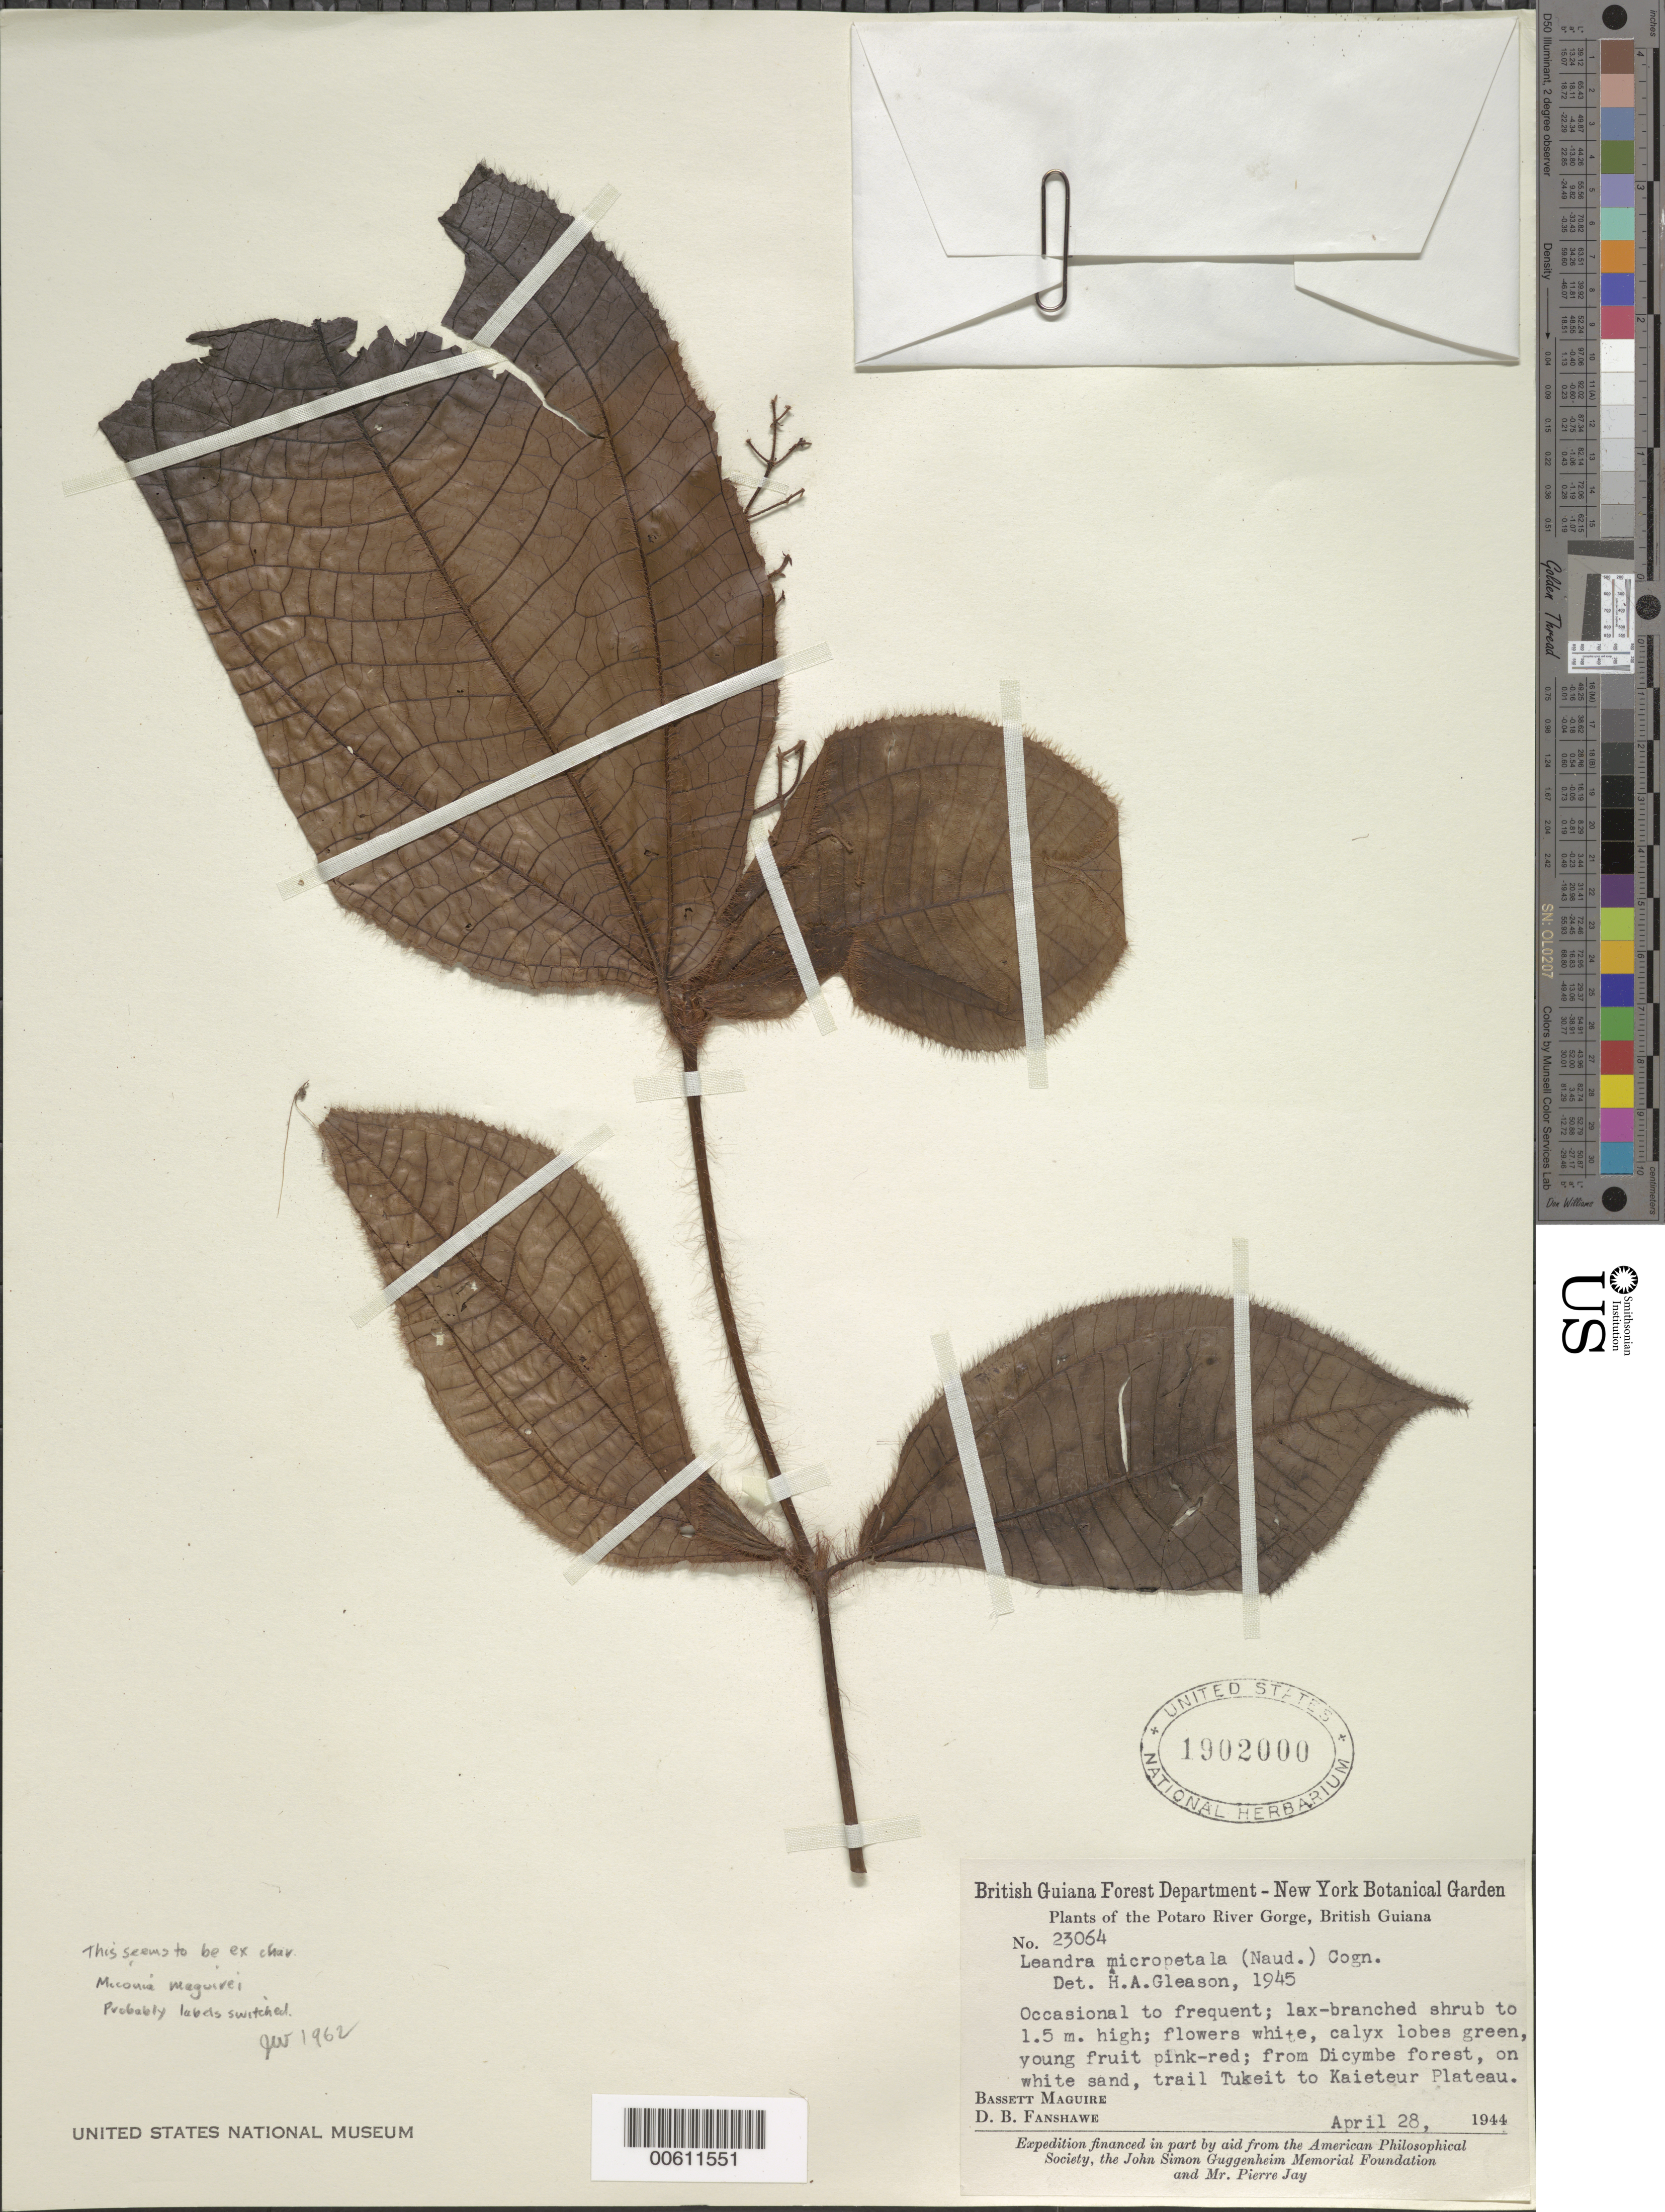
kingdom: Plantae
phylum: Tracheophyta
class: Magnoliopsida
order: Myrtales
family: Melastomataceae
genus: Miconia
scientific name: Miconia maguirei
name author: Gleason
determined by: Wurdack, John J., (US), US (UNITED STATES)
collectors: B. Maguire & D. B. Fanshawe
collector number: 23064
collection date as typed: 28-Apr-44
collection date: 1944-04-28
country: Guyana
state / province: Potaro-Siparuni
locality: Potaro River Gorge, trail from Tukeit to Kaiatuk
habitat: Dicymbe forest on white sand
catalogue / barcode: US 1902000